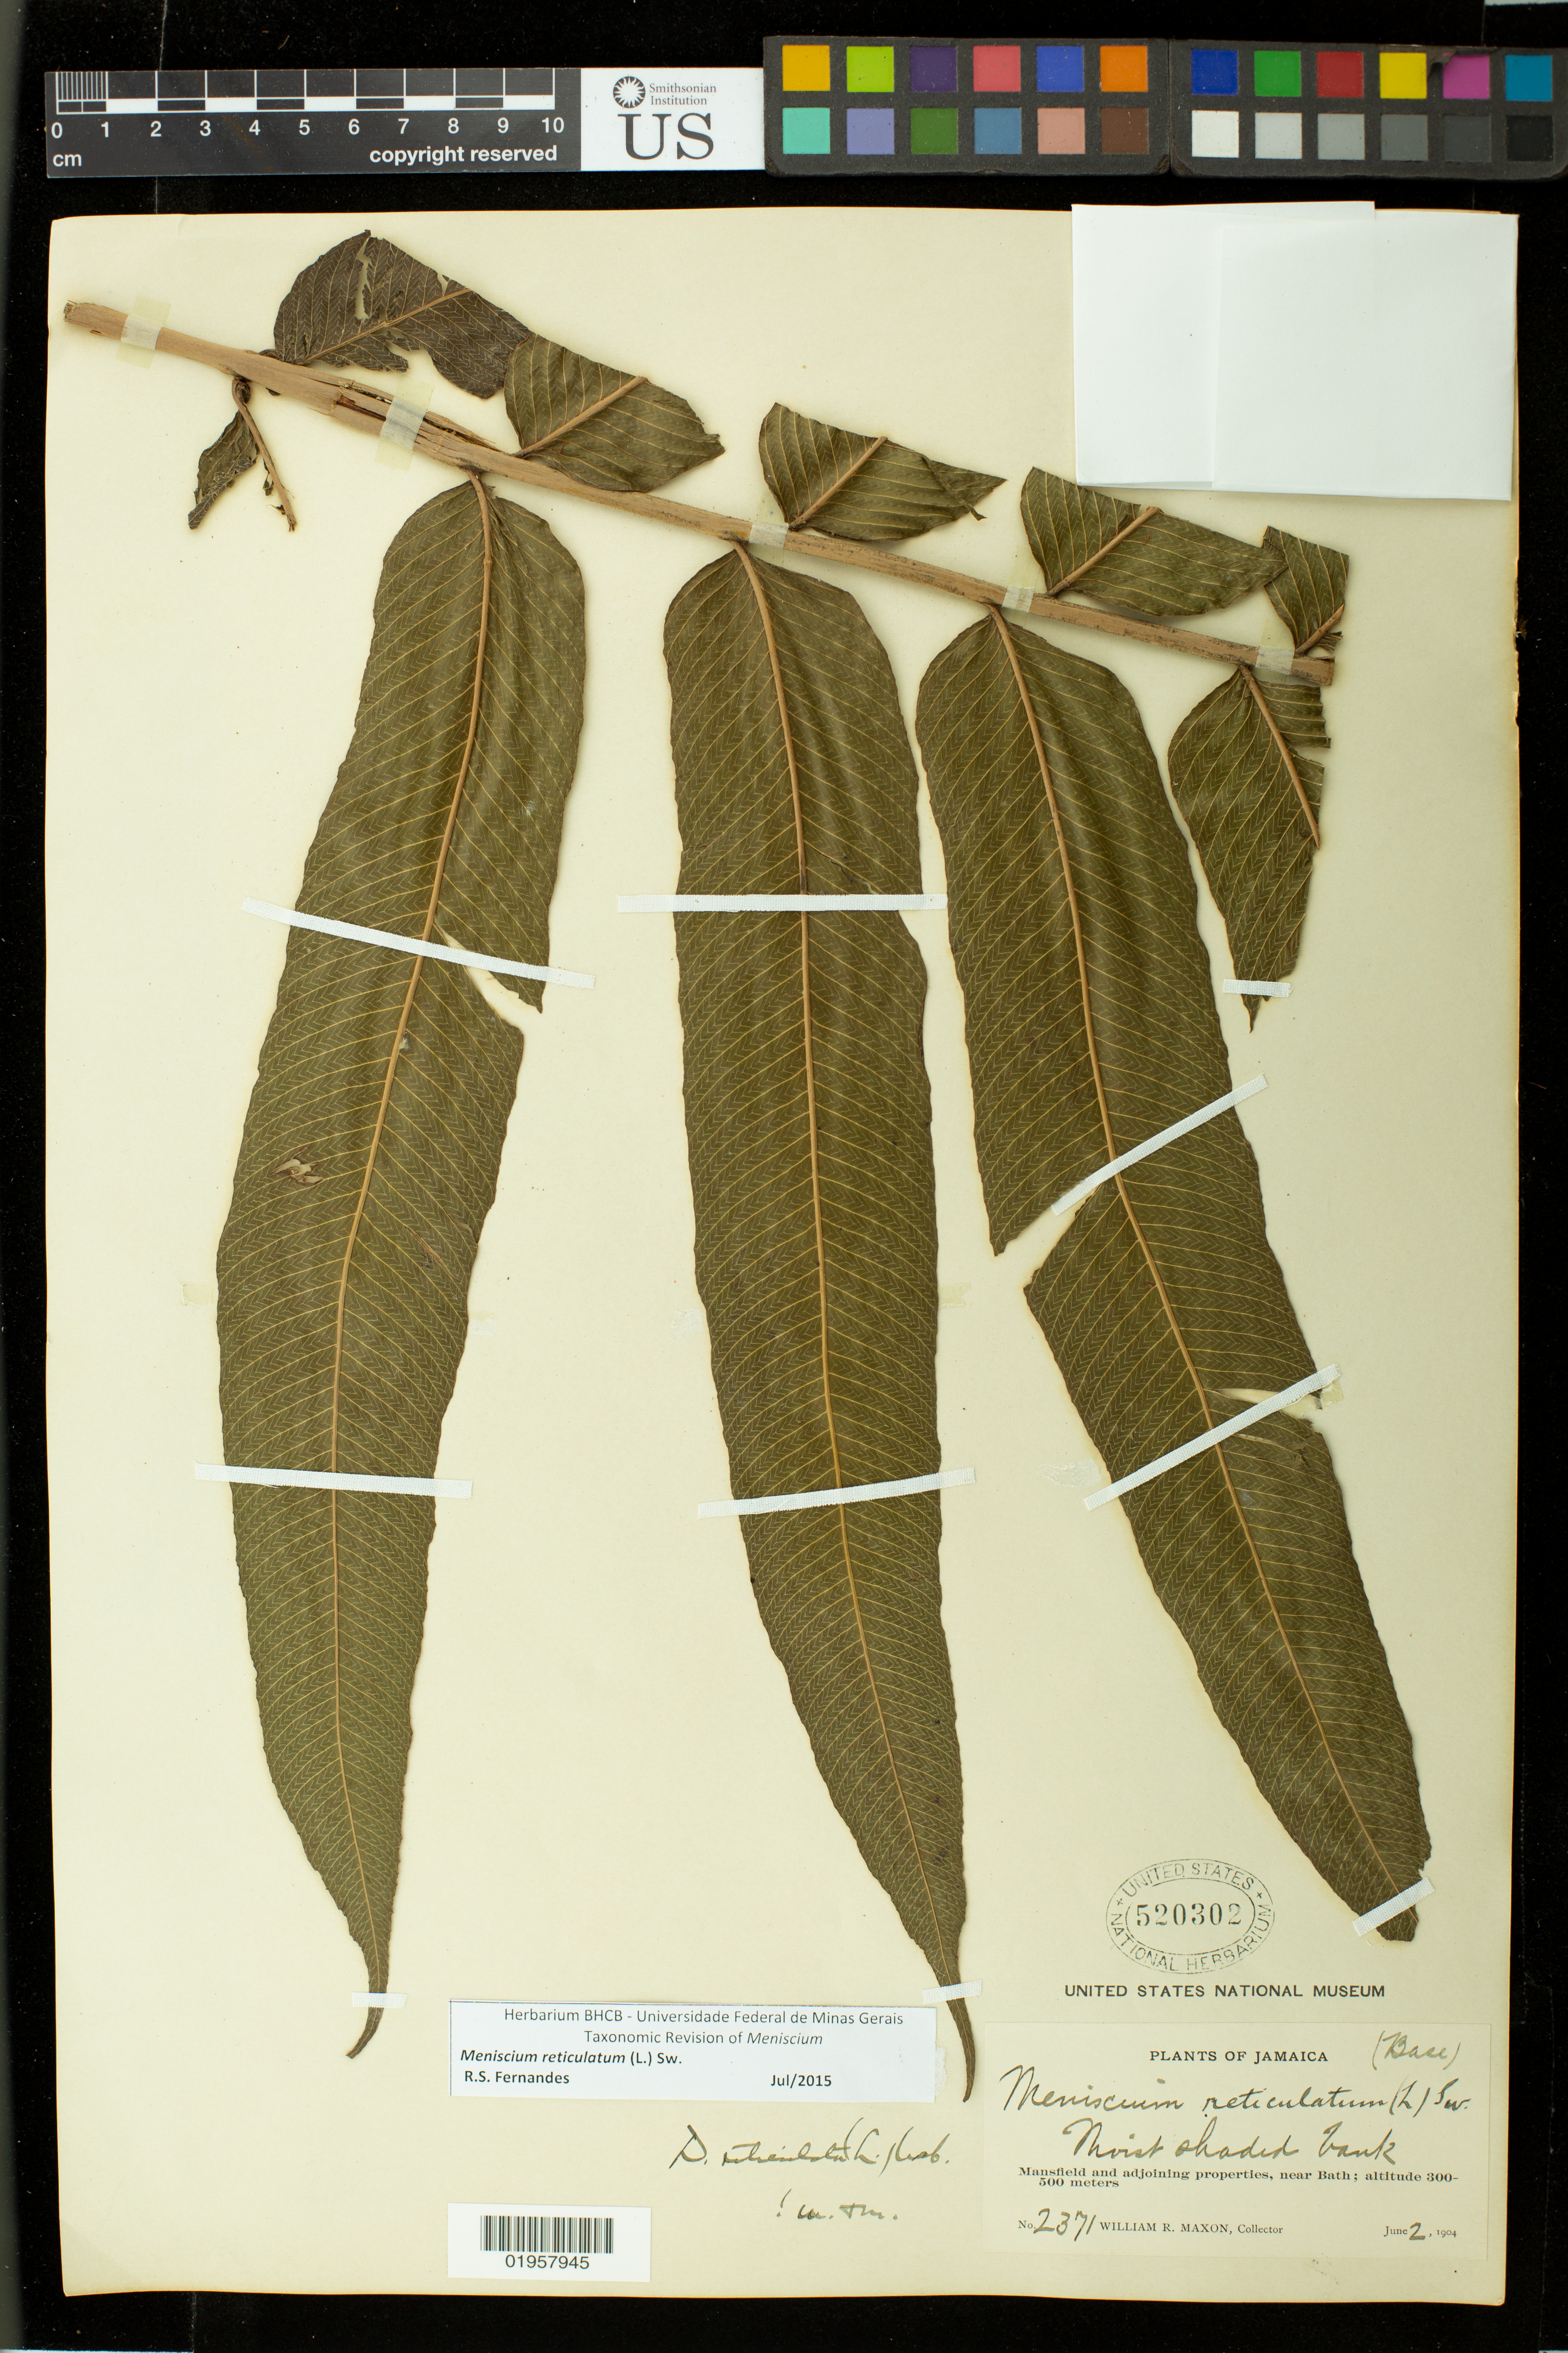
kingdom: Plantae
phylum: Tracheophyta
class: Polypodiopsida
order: Polypodiales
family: Thelypteridaceae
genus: Meniscium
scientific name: Meniscium reticulatum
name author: (L.) Sw.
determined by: Fernandes, R. S.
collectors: W. R. Maxon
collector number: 2371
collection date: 1904-06-02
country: Jamaica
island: Jamaica I.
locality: Mansfield and adjoining properties, near Bath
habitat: Moist shaded bank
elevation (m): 300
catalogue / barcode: US 520302